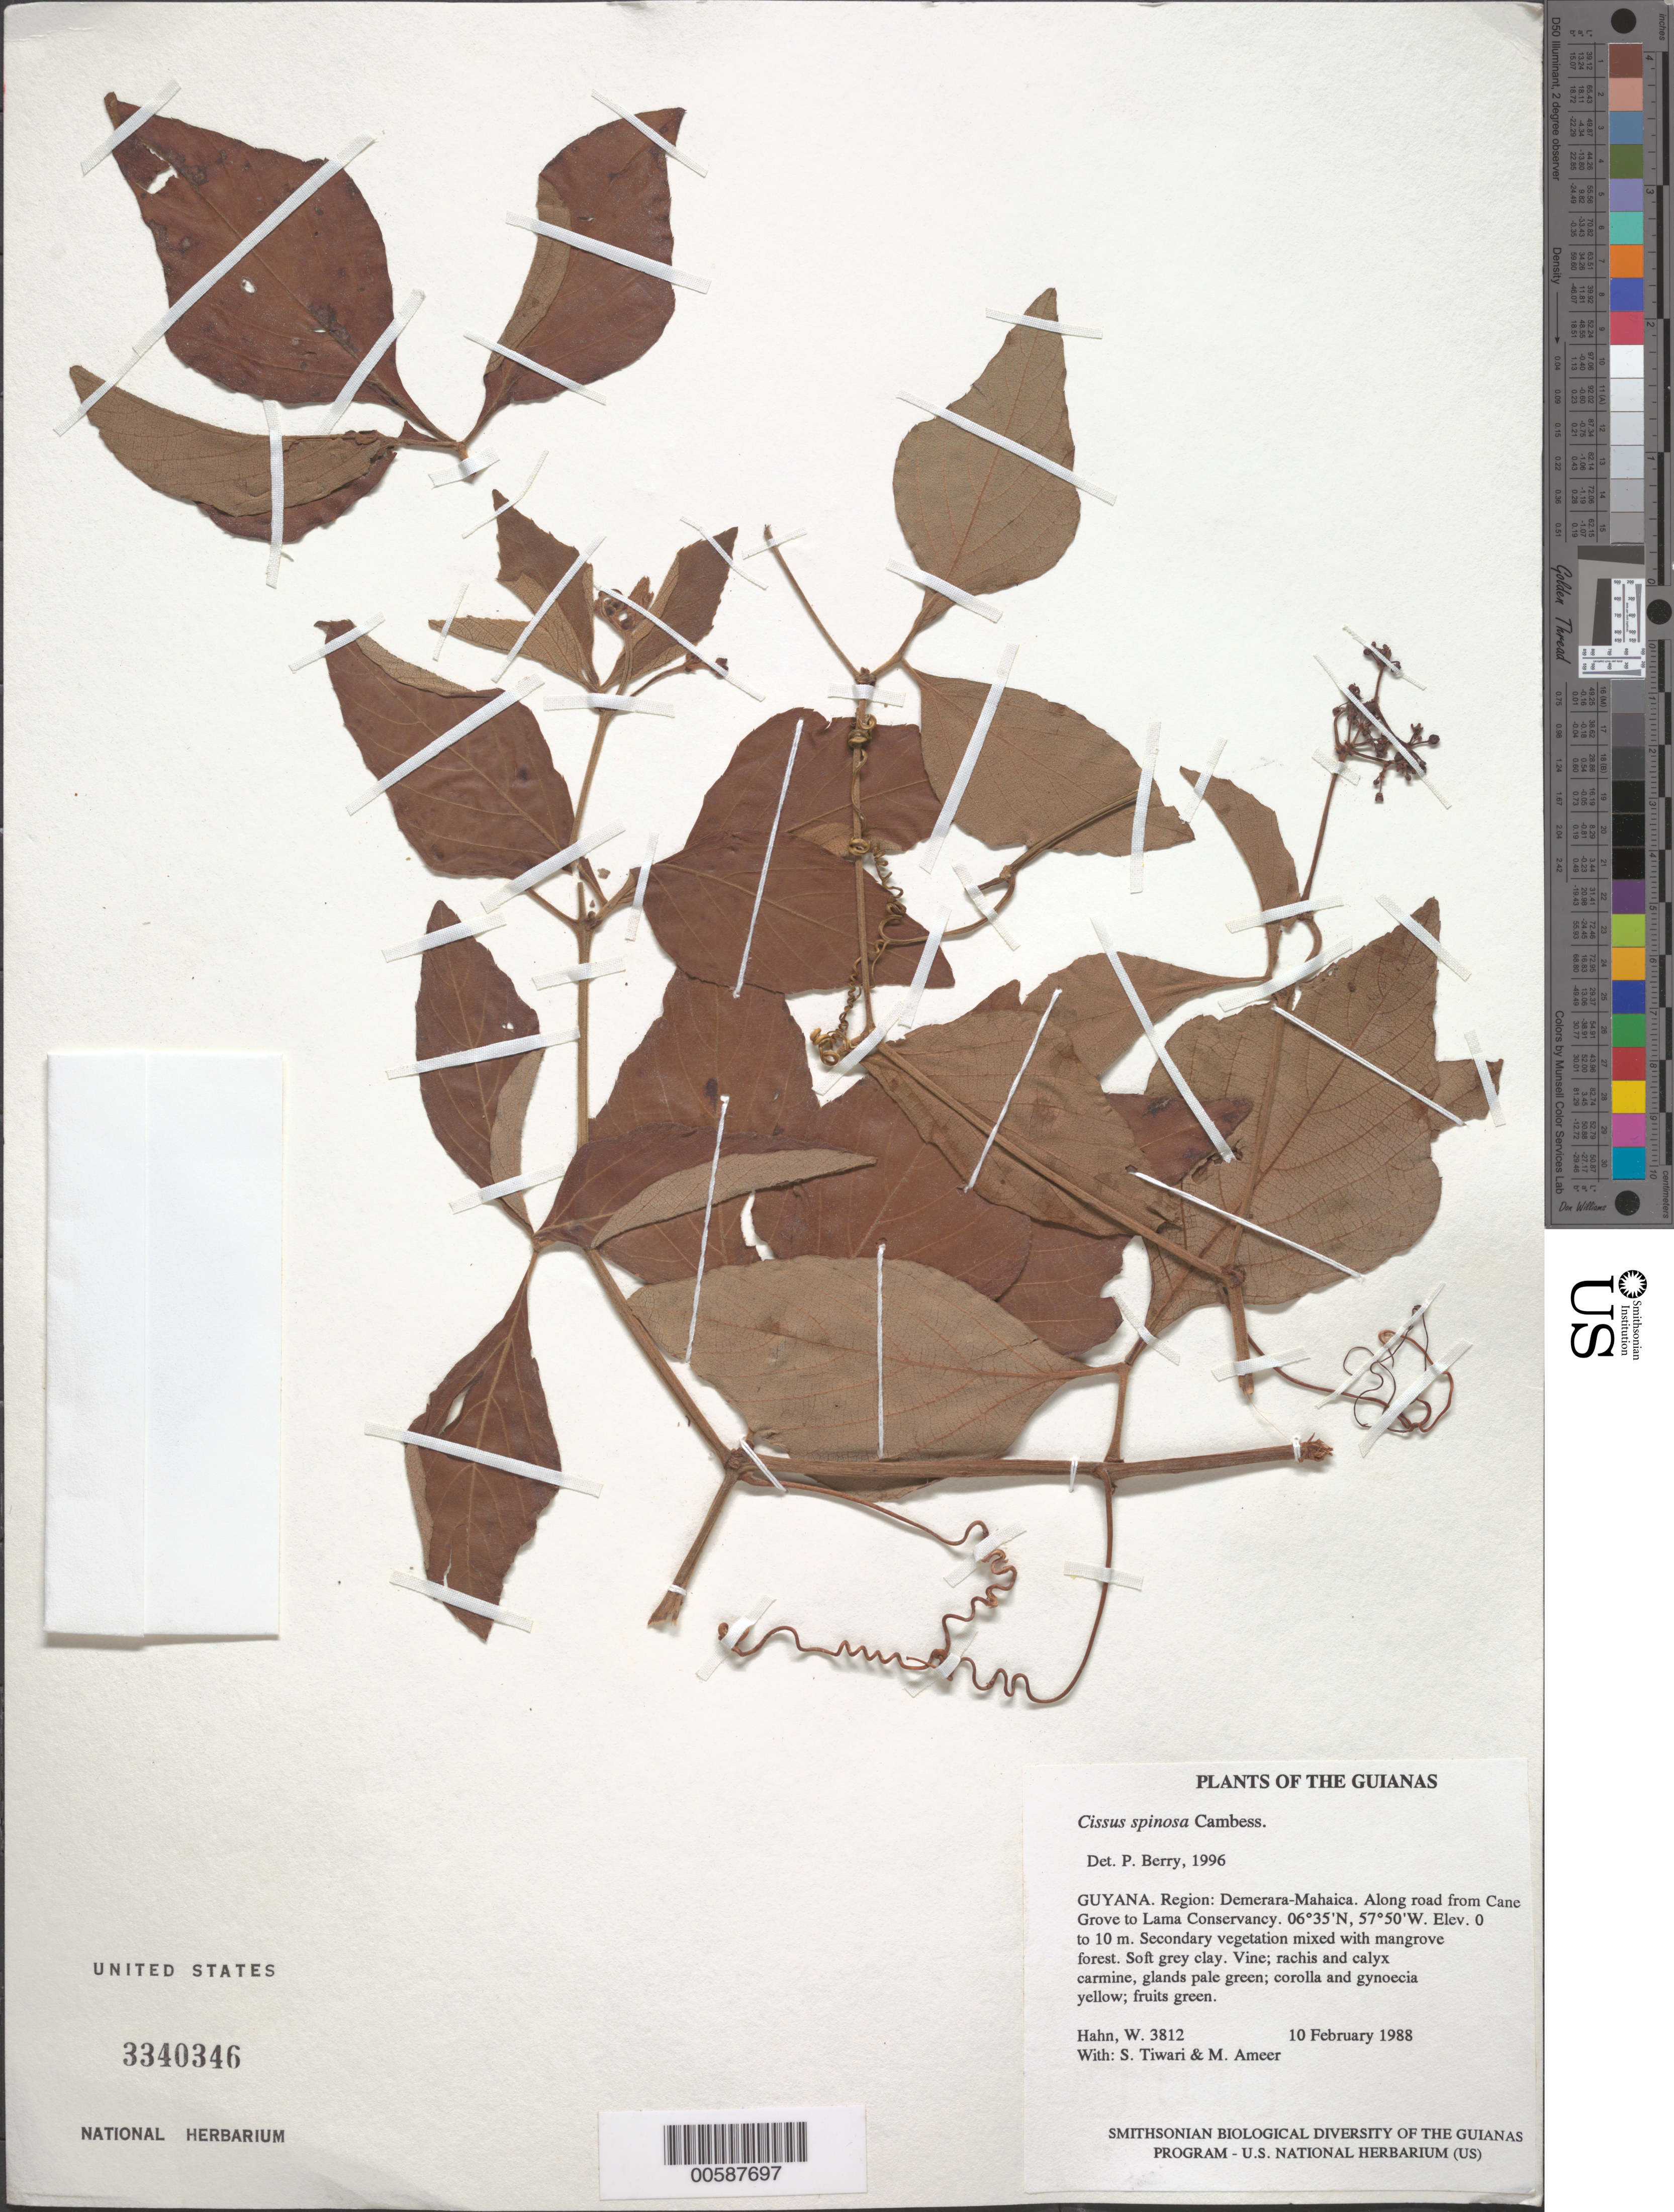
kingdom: Plantae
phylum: Tracheophyta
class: Magnoliopsida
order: Vitales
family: Vitaceae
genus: Cissus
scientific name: Cissus spinosa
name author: Cambess.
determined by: Berry, P. E., (WIS), University of Wisconsin - Madison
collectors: W. Hahn, S. Tiwari & M. Ameer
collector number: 3812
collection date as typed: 10 February 1988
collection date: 1988-02-10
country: Guyana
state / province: Demerara-Mahaica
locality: Along road from Cane Grove to Lama Conservancy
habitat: Secondary vegetation mixed with mangrove forest. Soft grey clay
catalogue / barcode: US 3340346